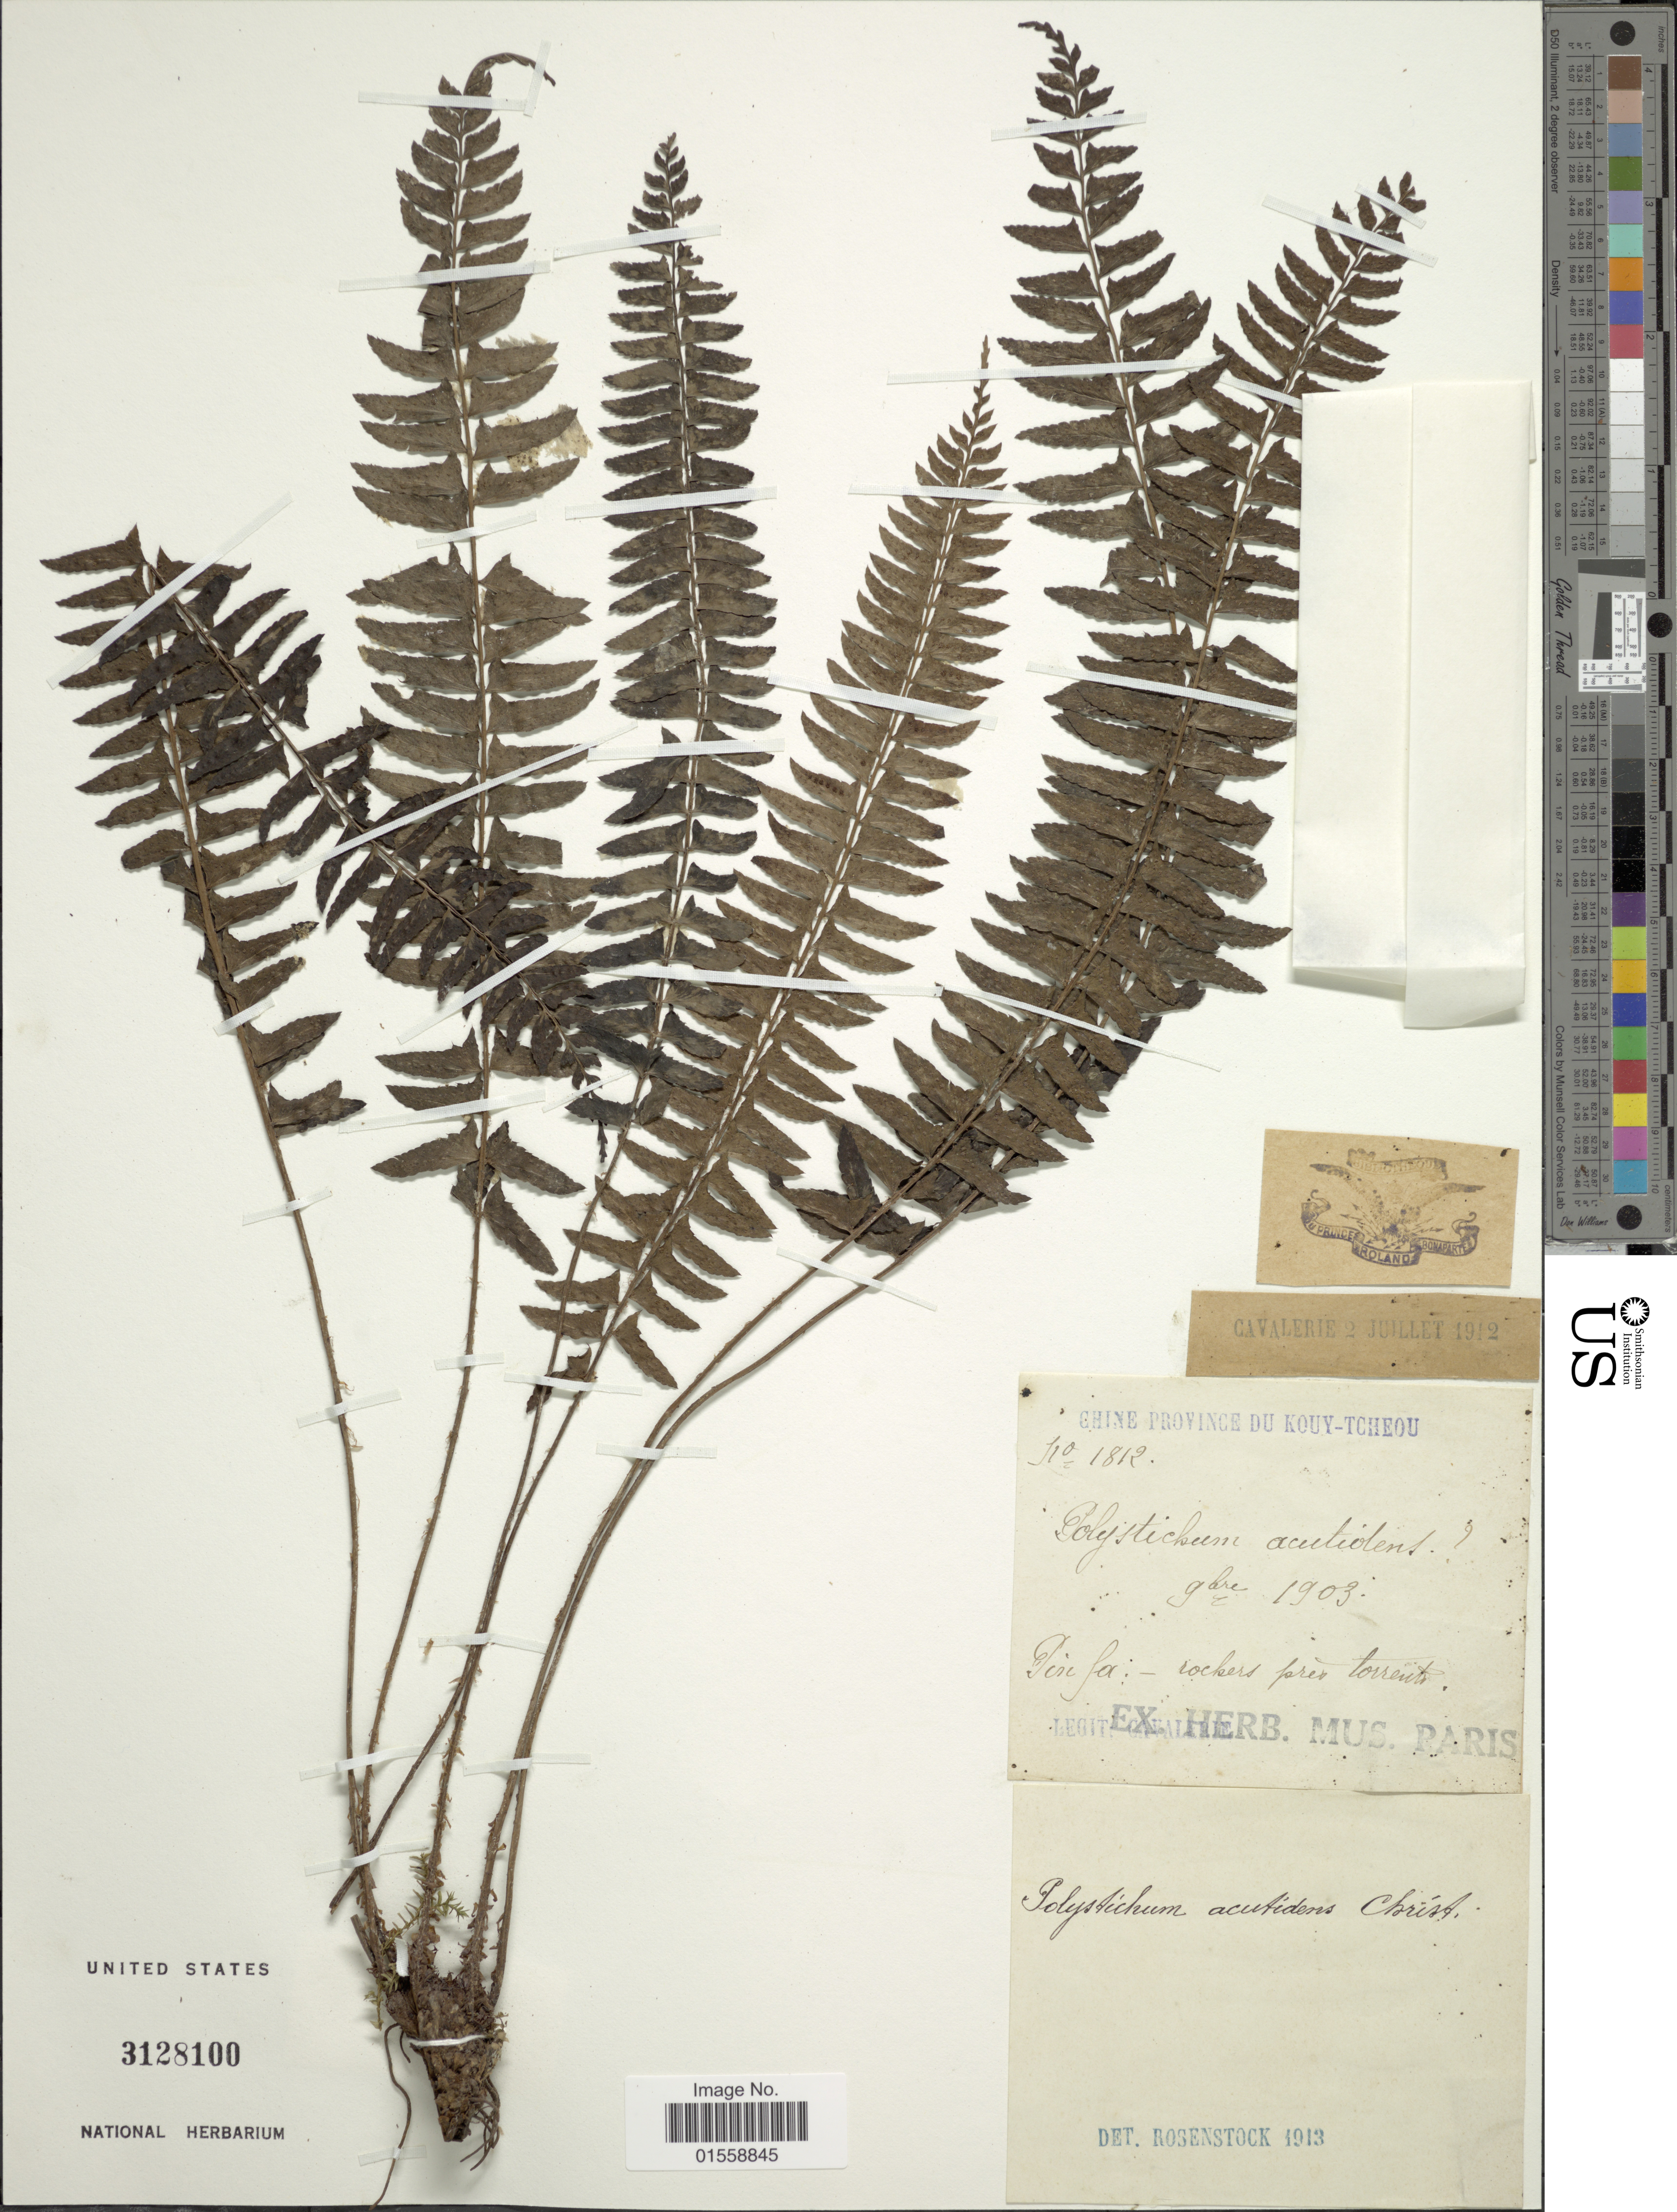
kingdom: Plantae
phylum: Tracheophyta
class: Polypodiopsida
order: Polypodiales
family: Dryopteridaceae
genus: Polystichum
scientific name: Polystichum acutidens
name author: Christ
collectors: ex herb. Mus. Paris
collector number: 1812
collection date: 1903-11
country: China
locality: Province Du Kouy-Tcheou, Pin-fa: rochers pres torrent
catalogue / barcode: US 3128100